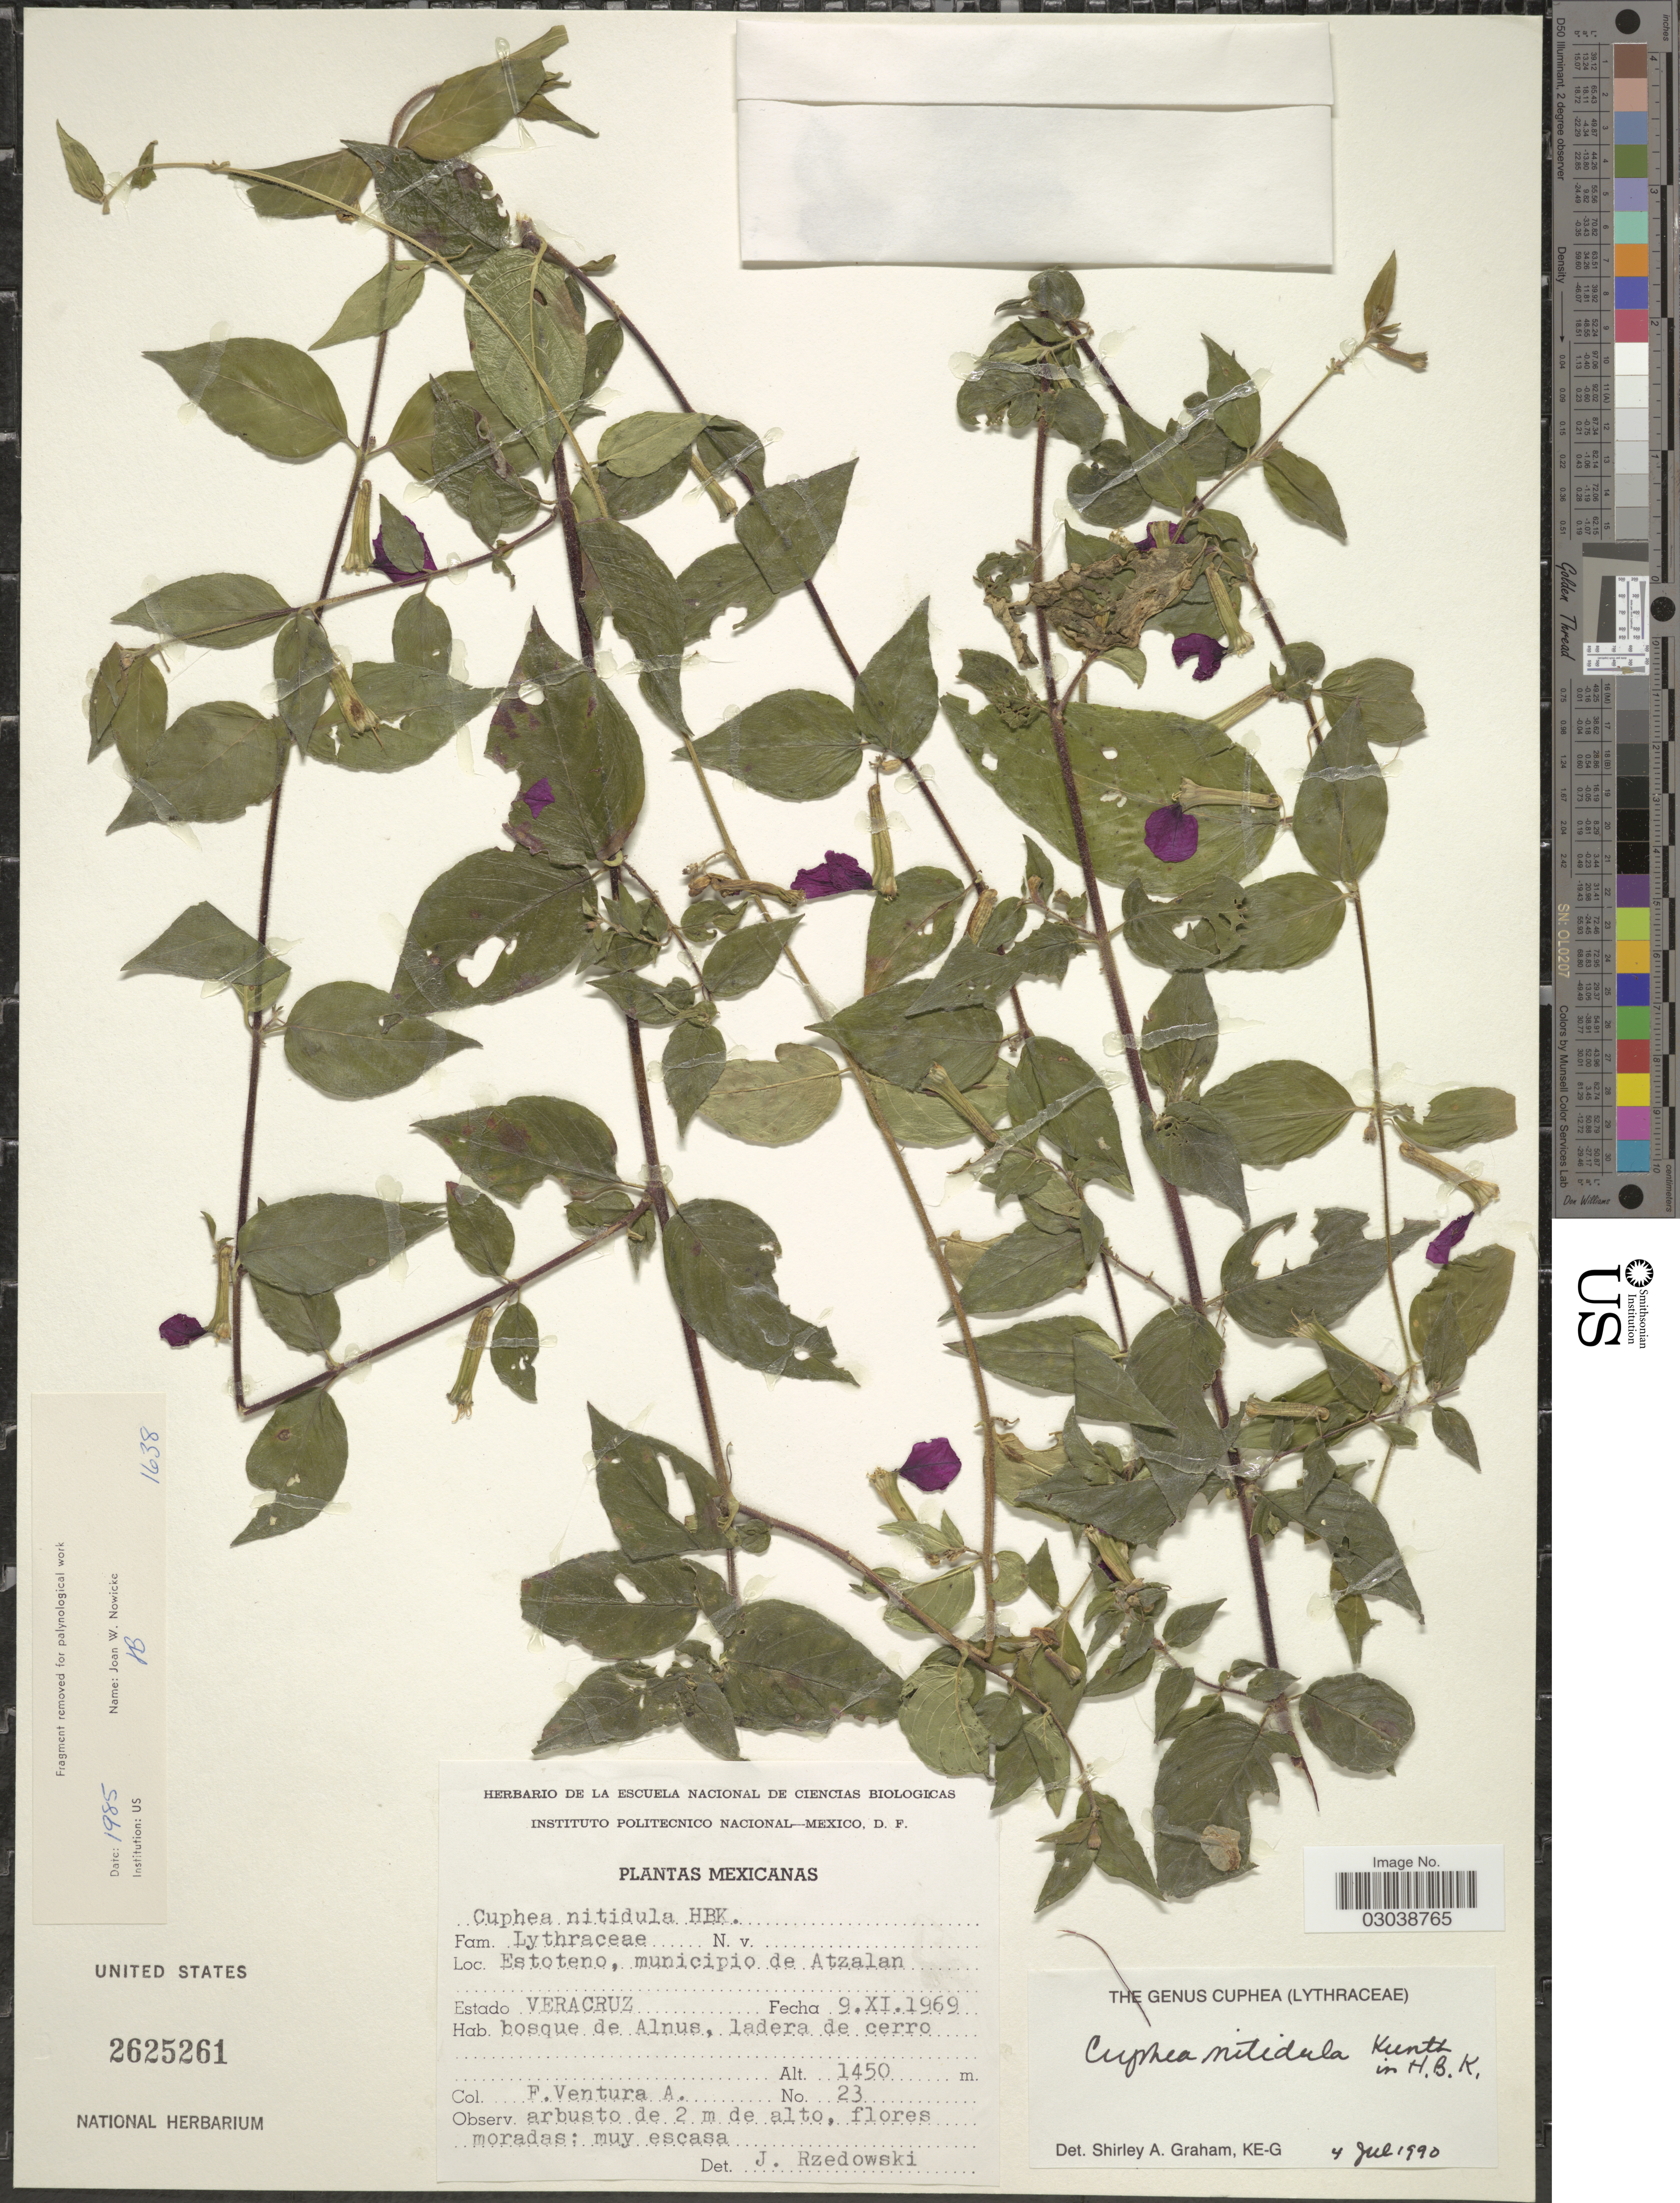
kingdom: Plantae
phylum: Tracheophyta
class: Magnoliopsida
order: Myrtales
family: Lythraceae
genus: Cuphea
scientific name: Cuphea nitidula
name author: Kunth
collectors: F. Ventura A.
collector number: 23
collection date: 1969-11-09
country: Mexico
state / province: Veracruz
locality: Estoteno, municipio de Atzalan. Estado Veracruz.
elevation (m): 1450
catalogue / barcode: US 2625261